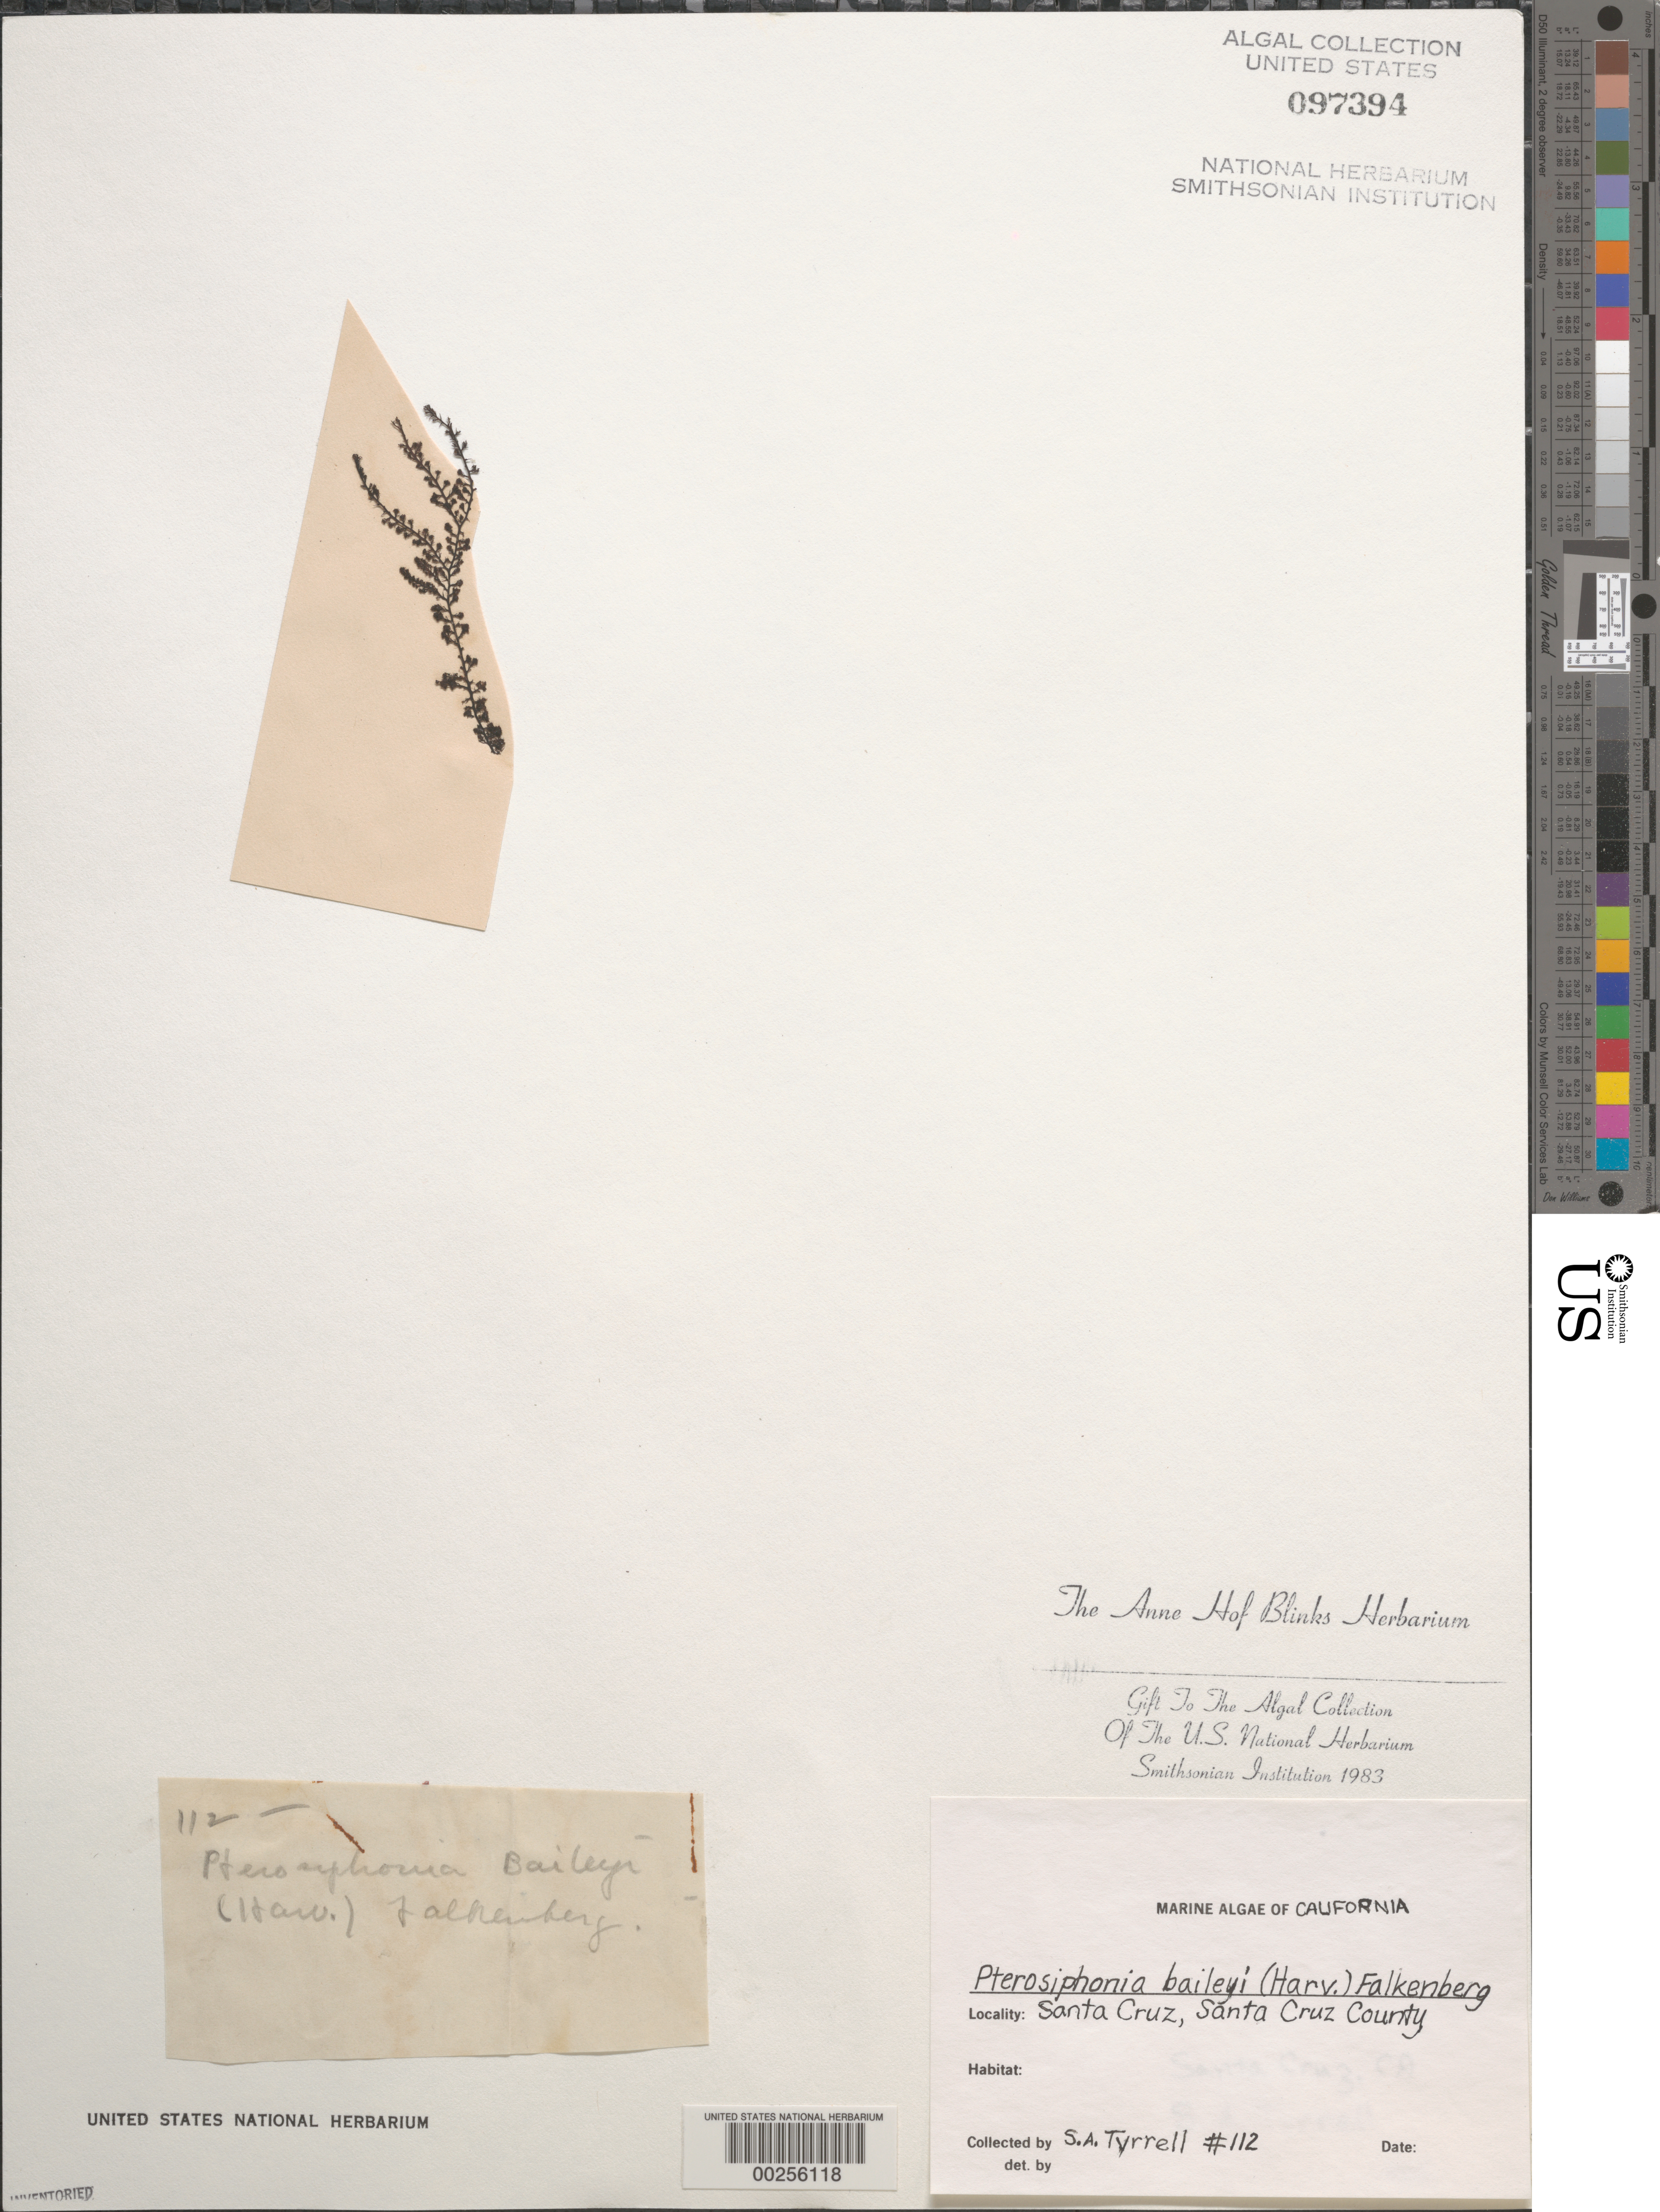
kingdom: Plantae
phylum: Rhodophyta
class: Florideophyceae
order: Ceramiales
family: Rhodomelaceae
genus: Symphyocladiella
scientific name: Symphyocladiella baileyi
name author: (Harvey) D.E.Bustamante et al.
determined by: Algae name updating Project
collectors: C. Tyrrell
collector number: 112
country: United States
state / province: California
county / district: Santa Cruz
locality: Santa Cruz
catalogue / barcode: US 97394